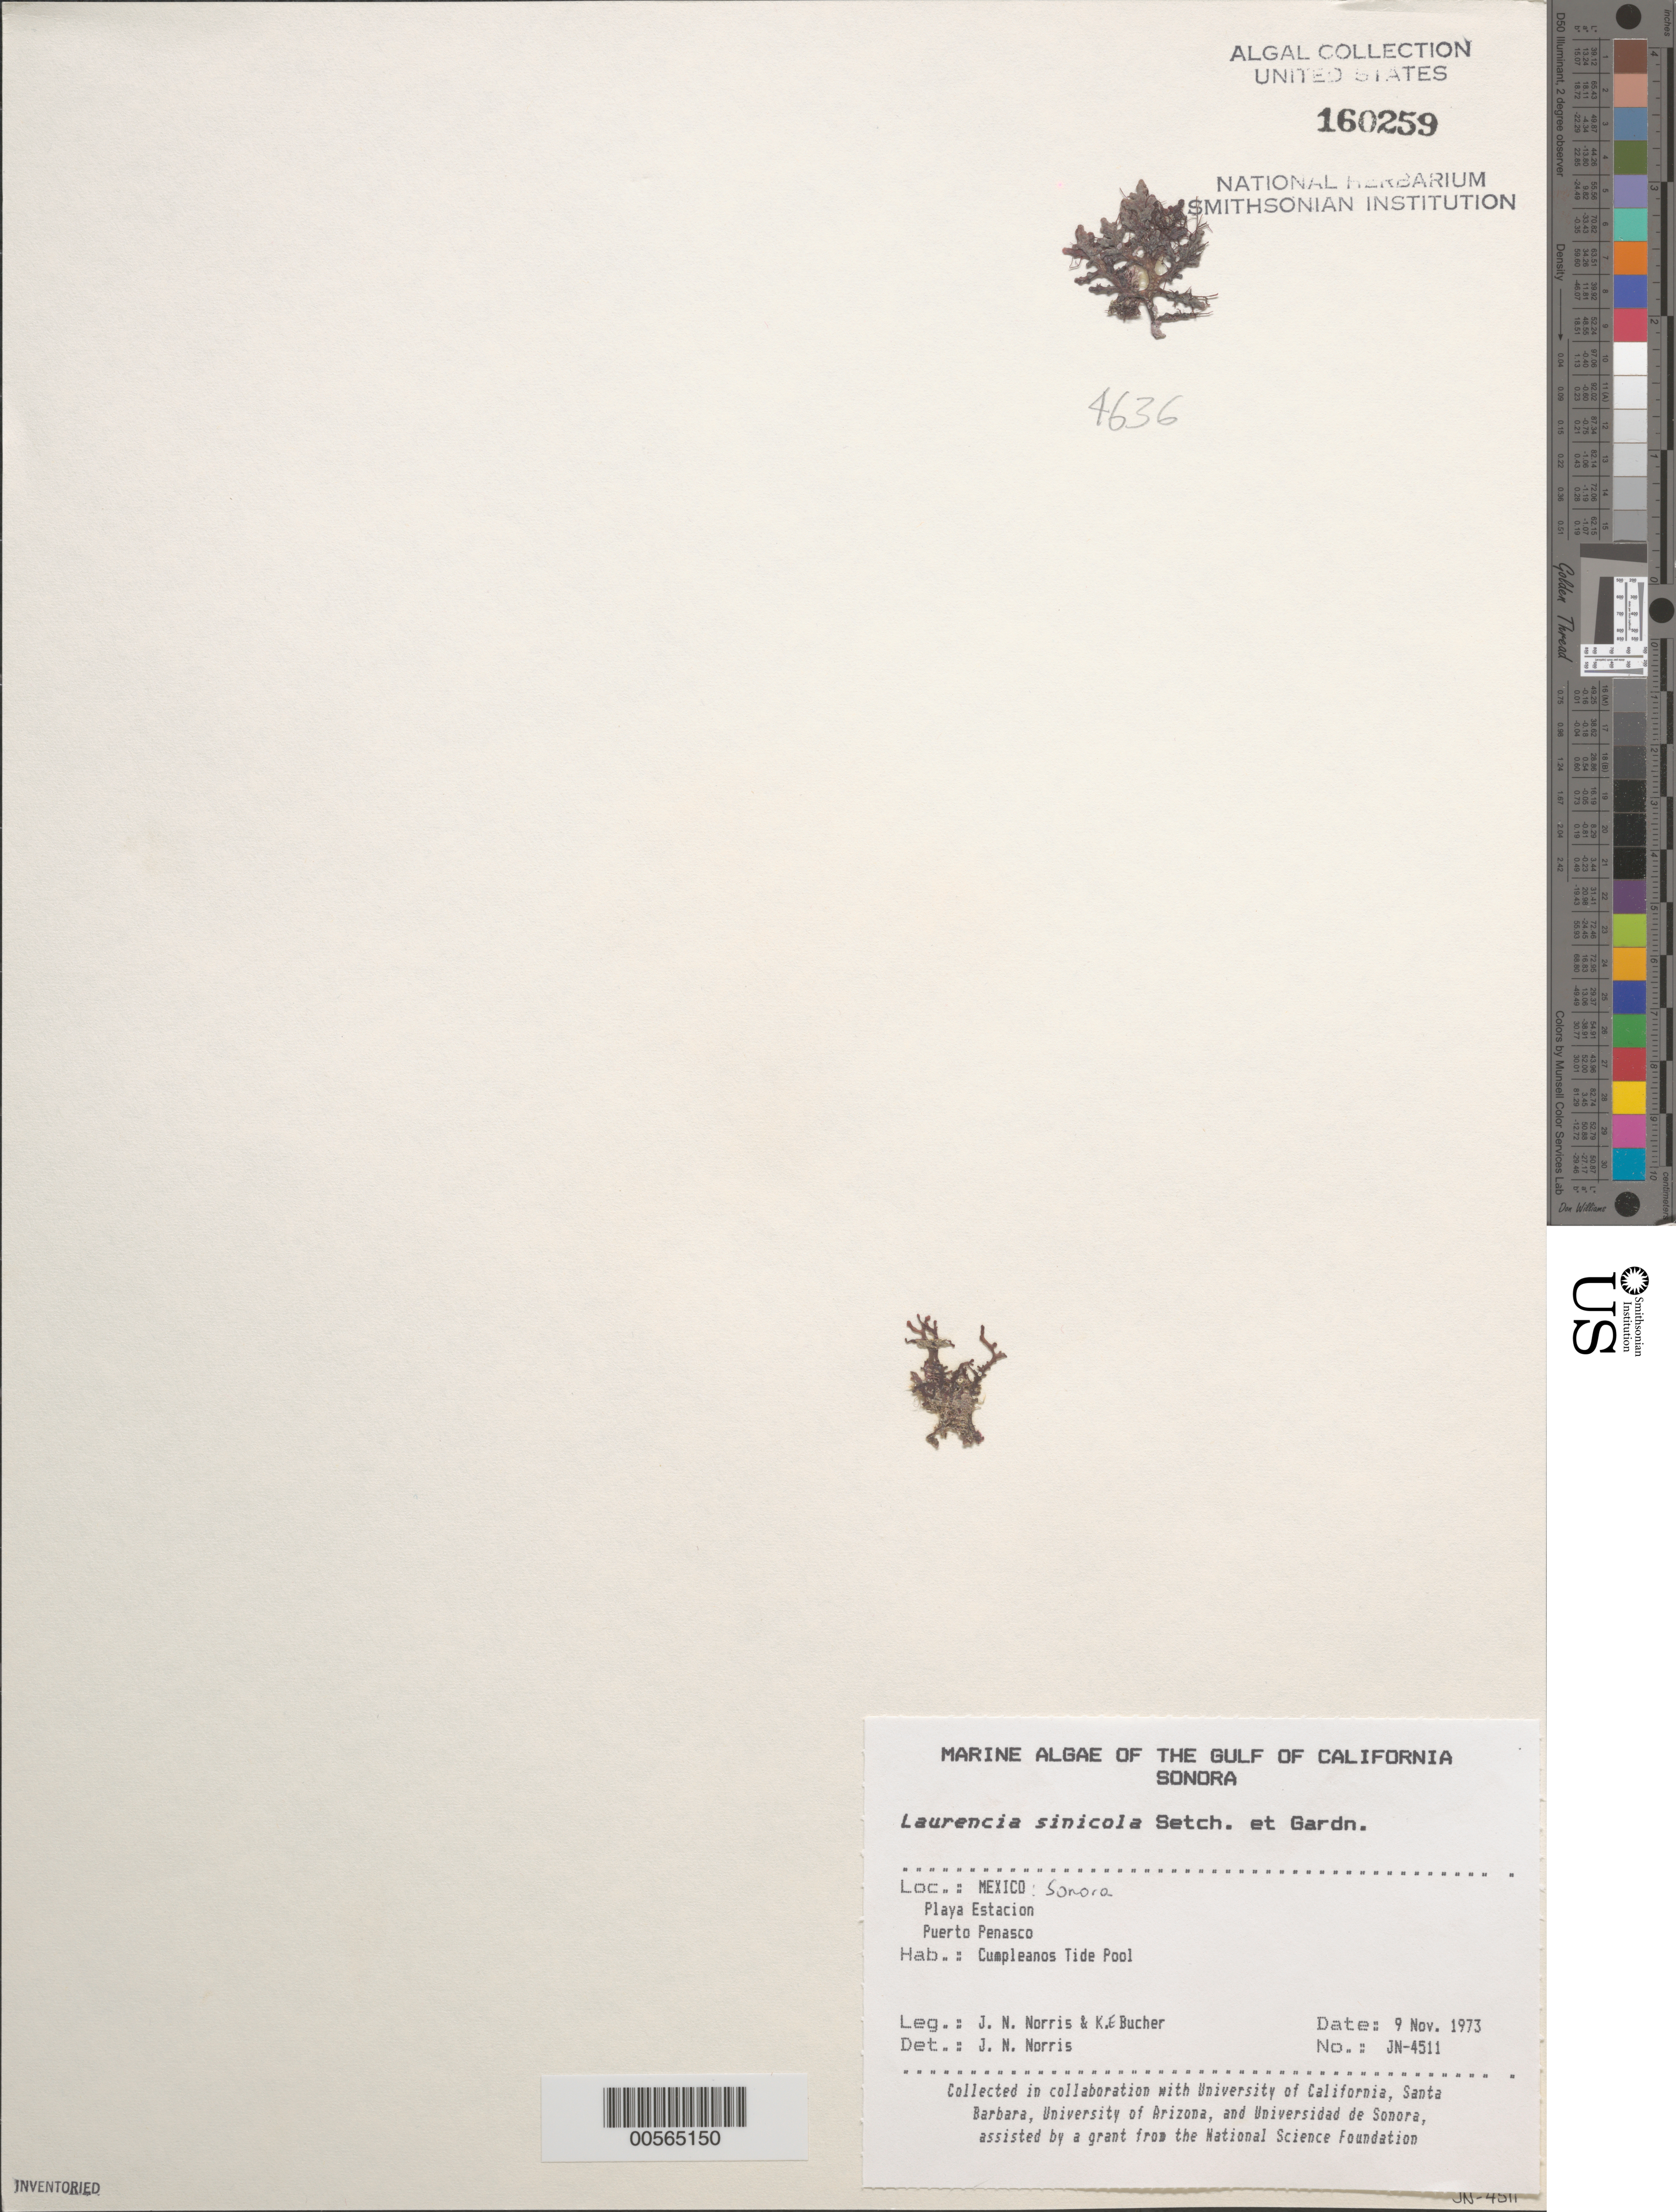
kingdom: Plantae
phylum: Rhodophyta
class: Florideophyceae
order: Ceramiales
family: Rhodomelaceae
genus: Osmundea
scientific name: Osmundea sinicola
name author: (Setchell & N.L. Gardner) K.W. Nam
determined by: Algae name updating Project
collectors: J. N. Norris & K. E. Bucher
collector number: JN-4511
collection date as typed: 09 Nov 1973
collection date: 1973-11-09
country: Mexico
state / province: Sonora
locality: Playa Estacion, Puerto Penasco, Cumpleanos Tide Pool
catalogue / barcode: US 160259